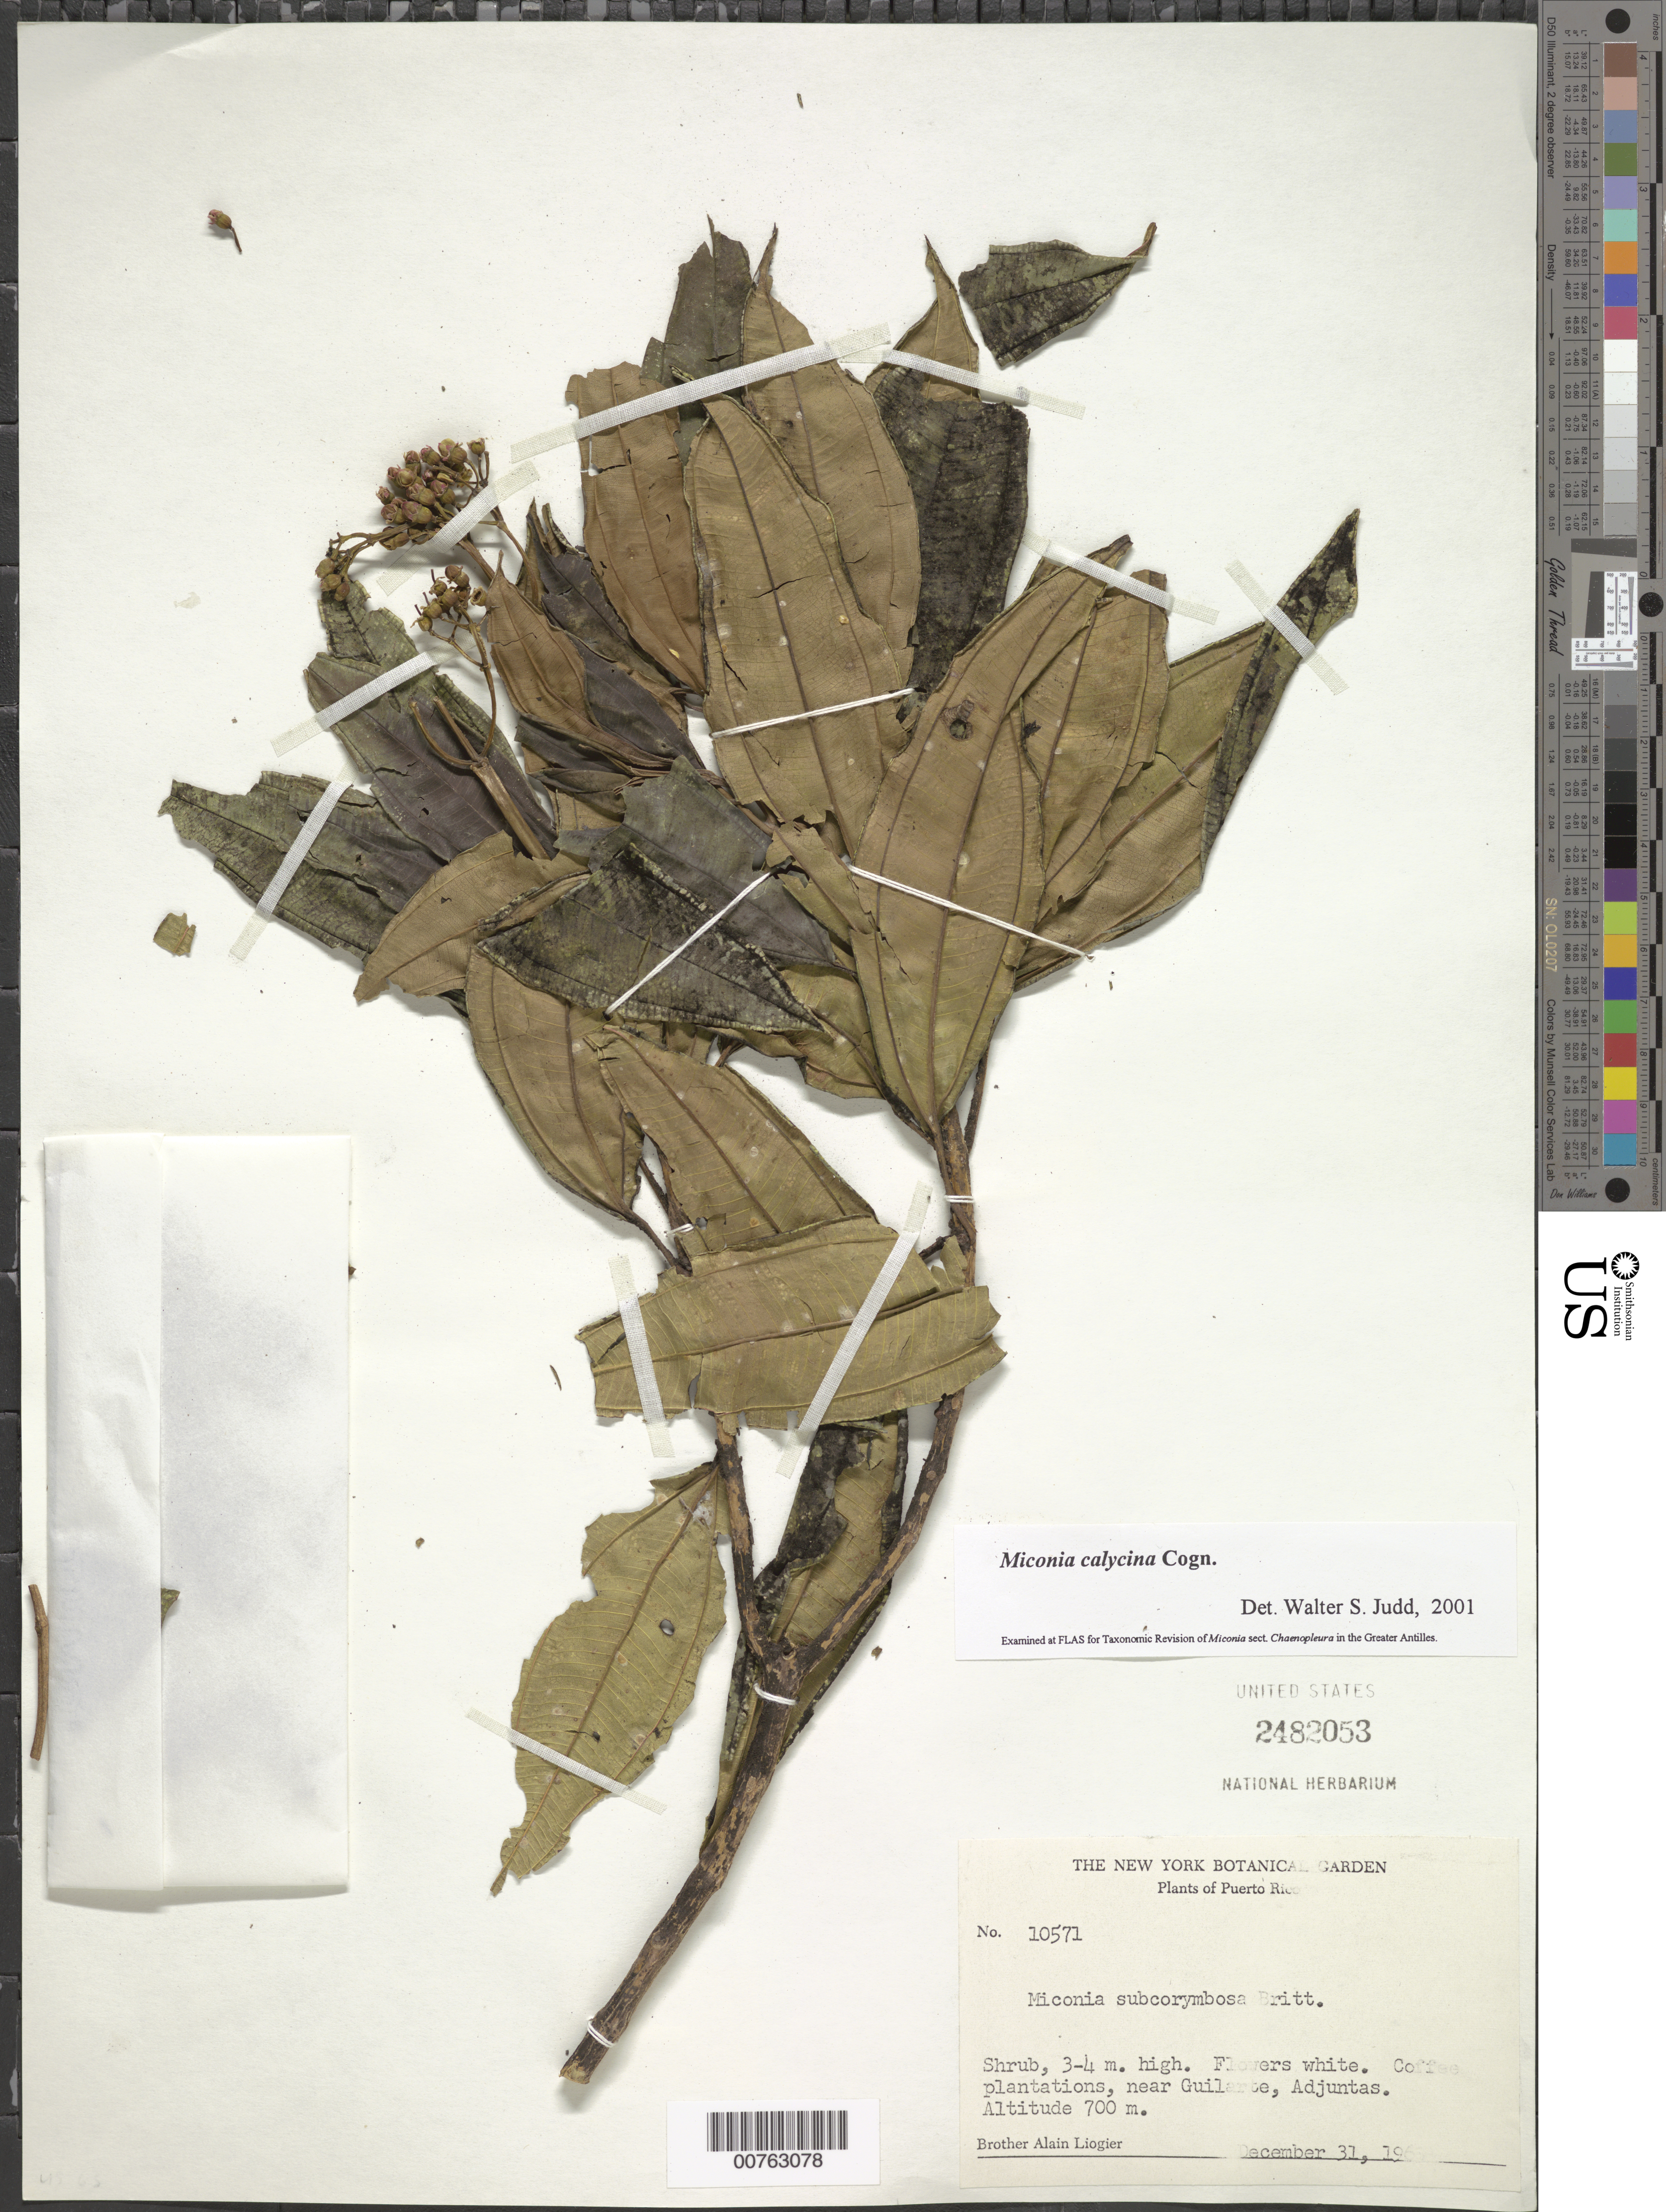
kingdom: Plantae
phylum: Tracheophyta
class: Magnoliopsida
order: Myrtales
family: Melastomataceae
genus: Miconia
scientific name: Miconia calycina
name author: Cogn.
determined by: Judd, Walter S.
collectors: A. H. Liogier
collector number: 10571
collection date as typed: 31 Dec 1963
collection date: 1963-12-31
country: Puerto Rico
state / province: Adjuntas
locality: Near Guilarte, Adjuntas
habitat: Coffee plantations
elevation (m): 700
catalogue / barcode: US 2482053